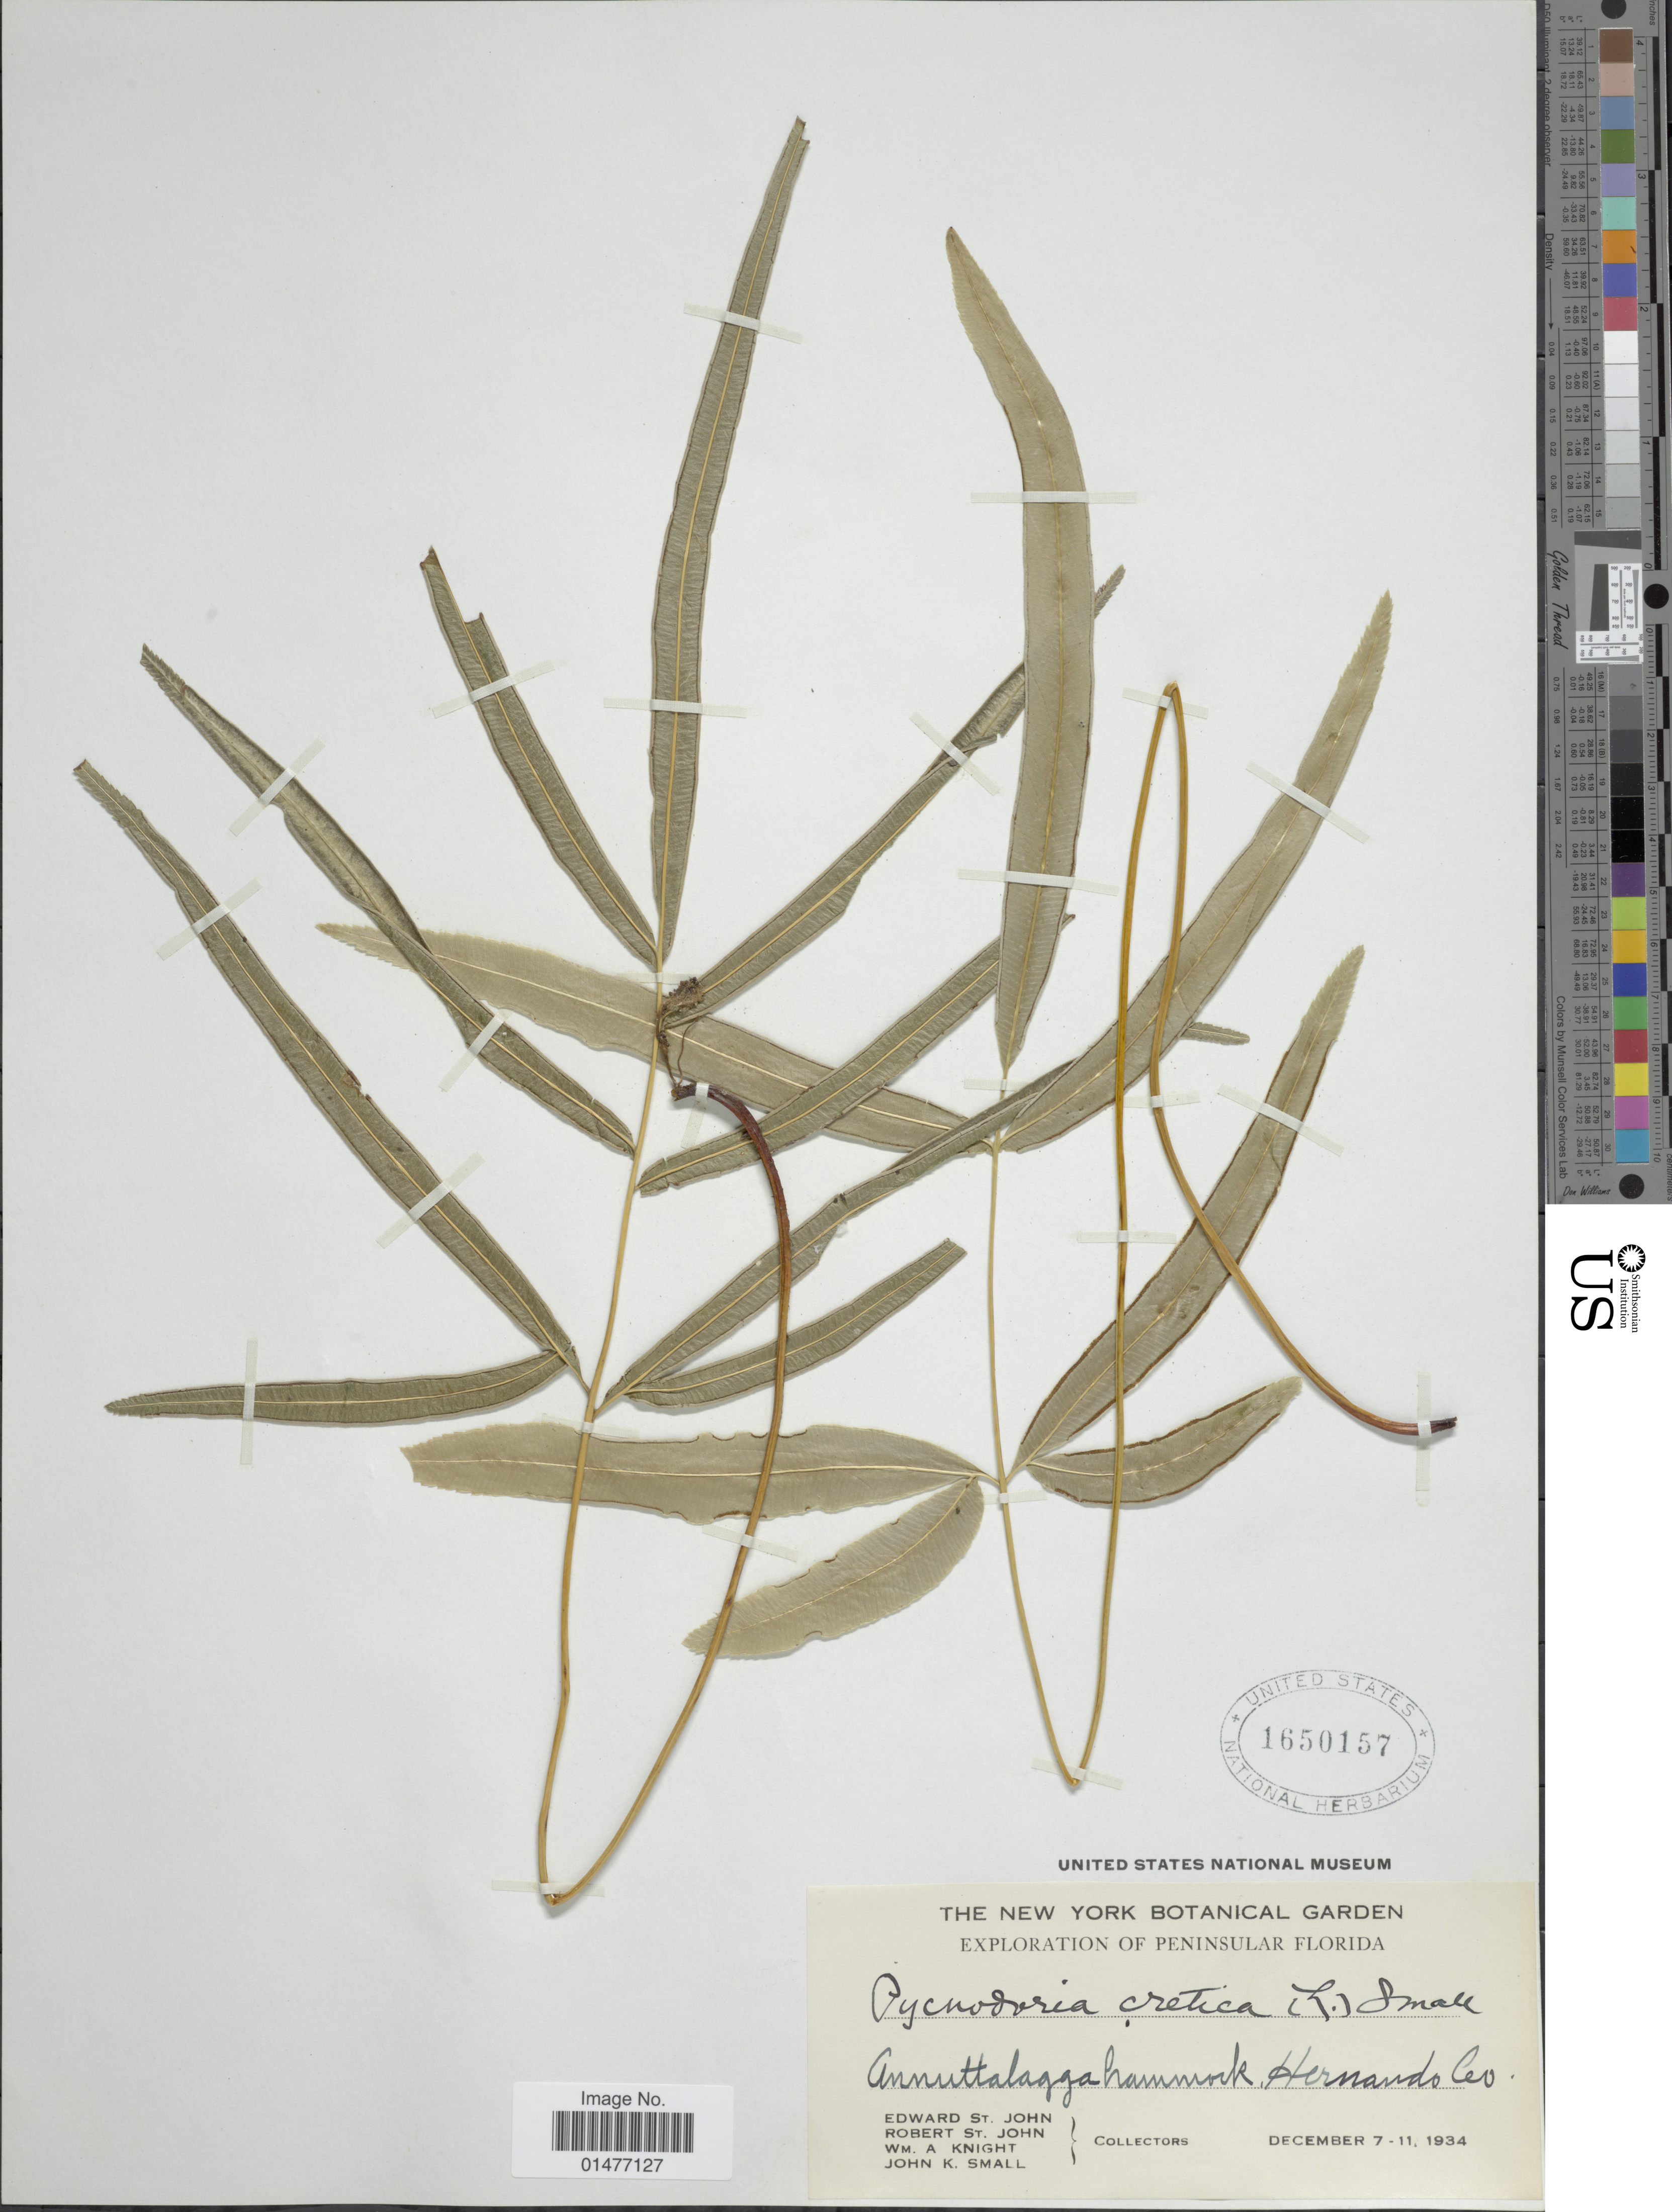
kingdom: Plantae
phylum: Tracheophyta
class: Polypodiopsida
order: Polypodiales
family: Pteridaceae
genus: Pteris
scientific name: Pteris cretica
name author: L.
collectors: E. P. St. John, R. P. St. John, W. Knight & J. K. Small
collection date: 1934-12-07/1934-12-11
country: United States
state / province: Florida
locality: Exploration of Pinisular Florida, Annuttalagga hammwork, Hernando Ceo.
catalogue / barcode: US 1650157